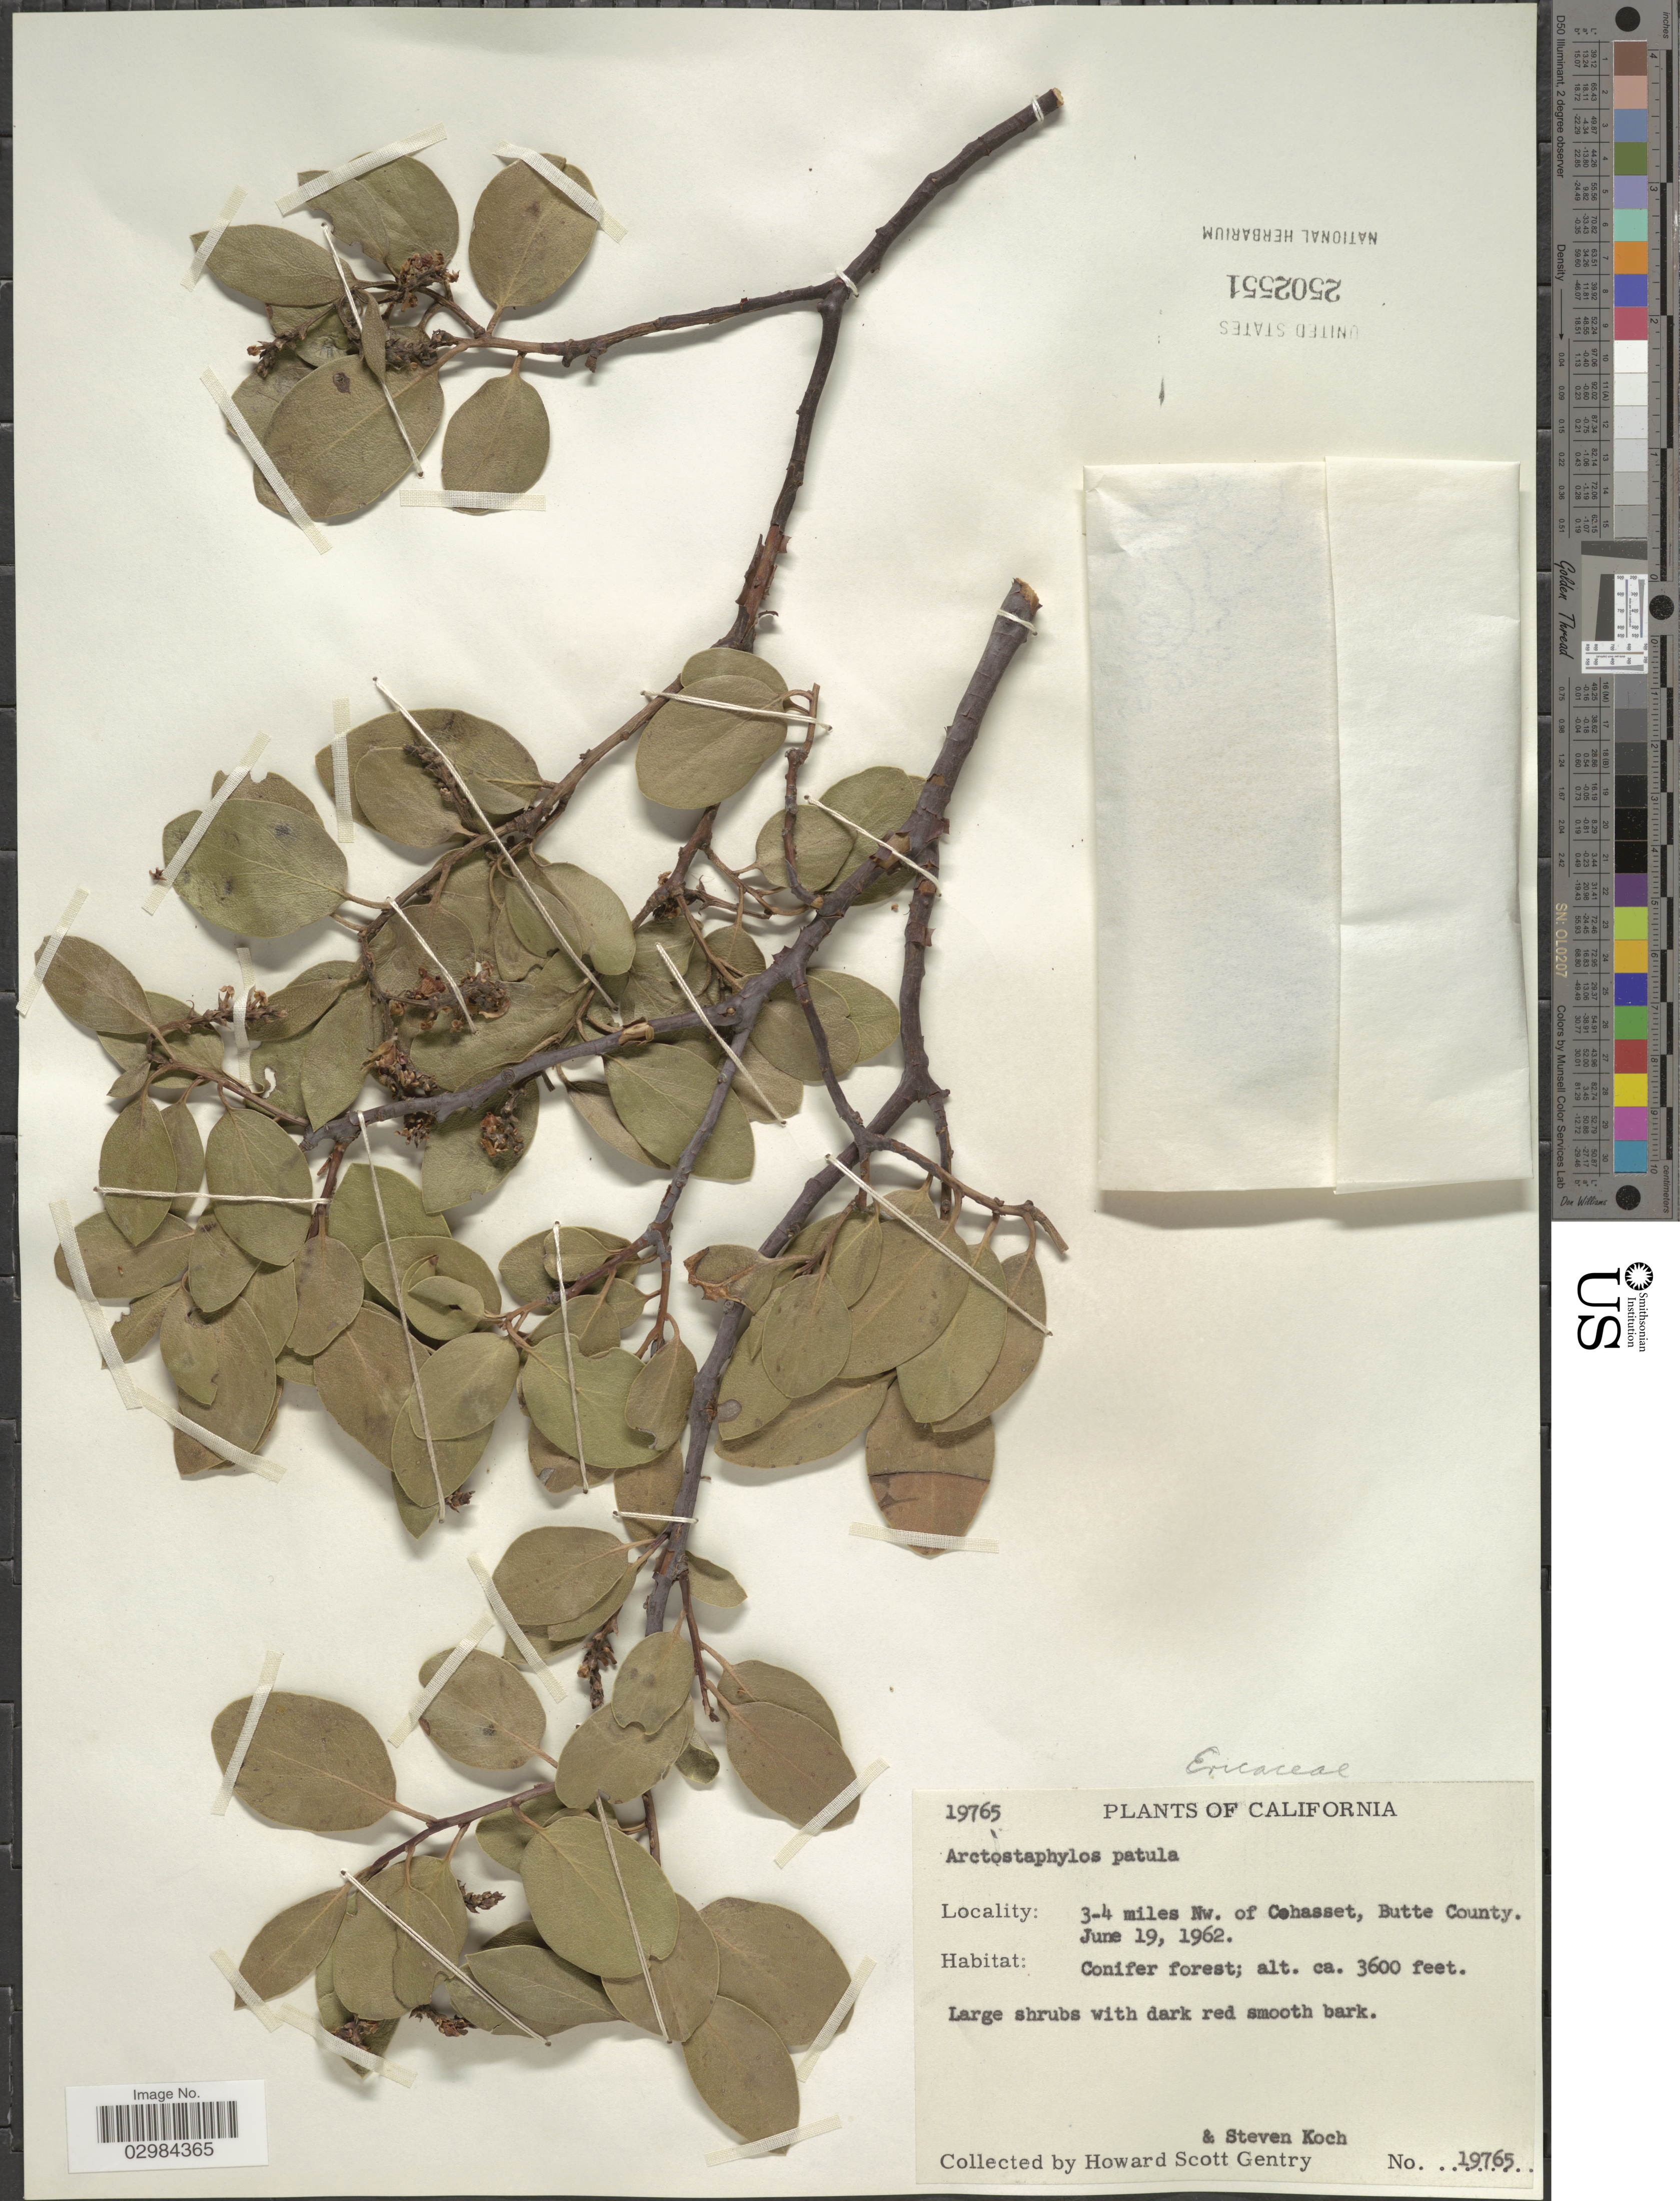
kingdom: Plantae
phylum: Tracheophyta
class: Magnoliopsida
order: Ericales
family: Ericaceae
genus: Arctostaphylos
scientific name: Arctostaphylos patula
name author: Greene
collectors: H. S. Gentry & S. Koch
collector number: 19765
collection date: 1962-06-19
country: United States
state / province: California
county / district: Butte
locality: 3-4 miles Nw. of Cohasset, Butte County.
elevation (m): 1097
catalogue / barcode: US 2502551